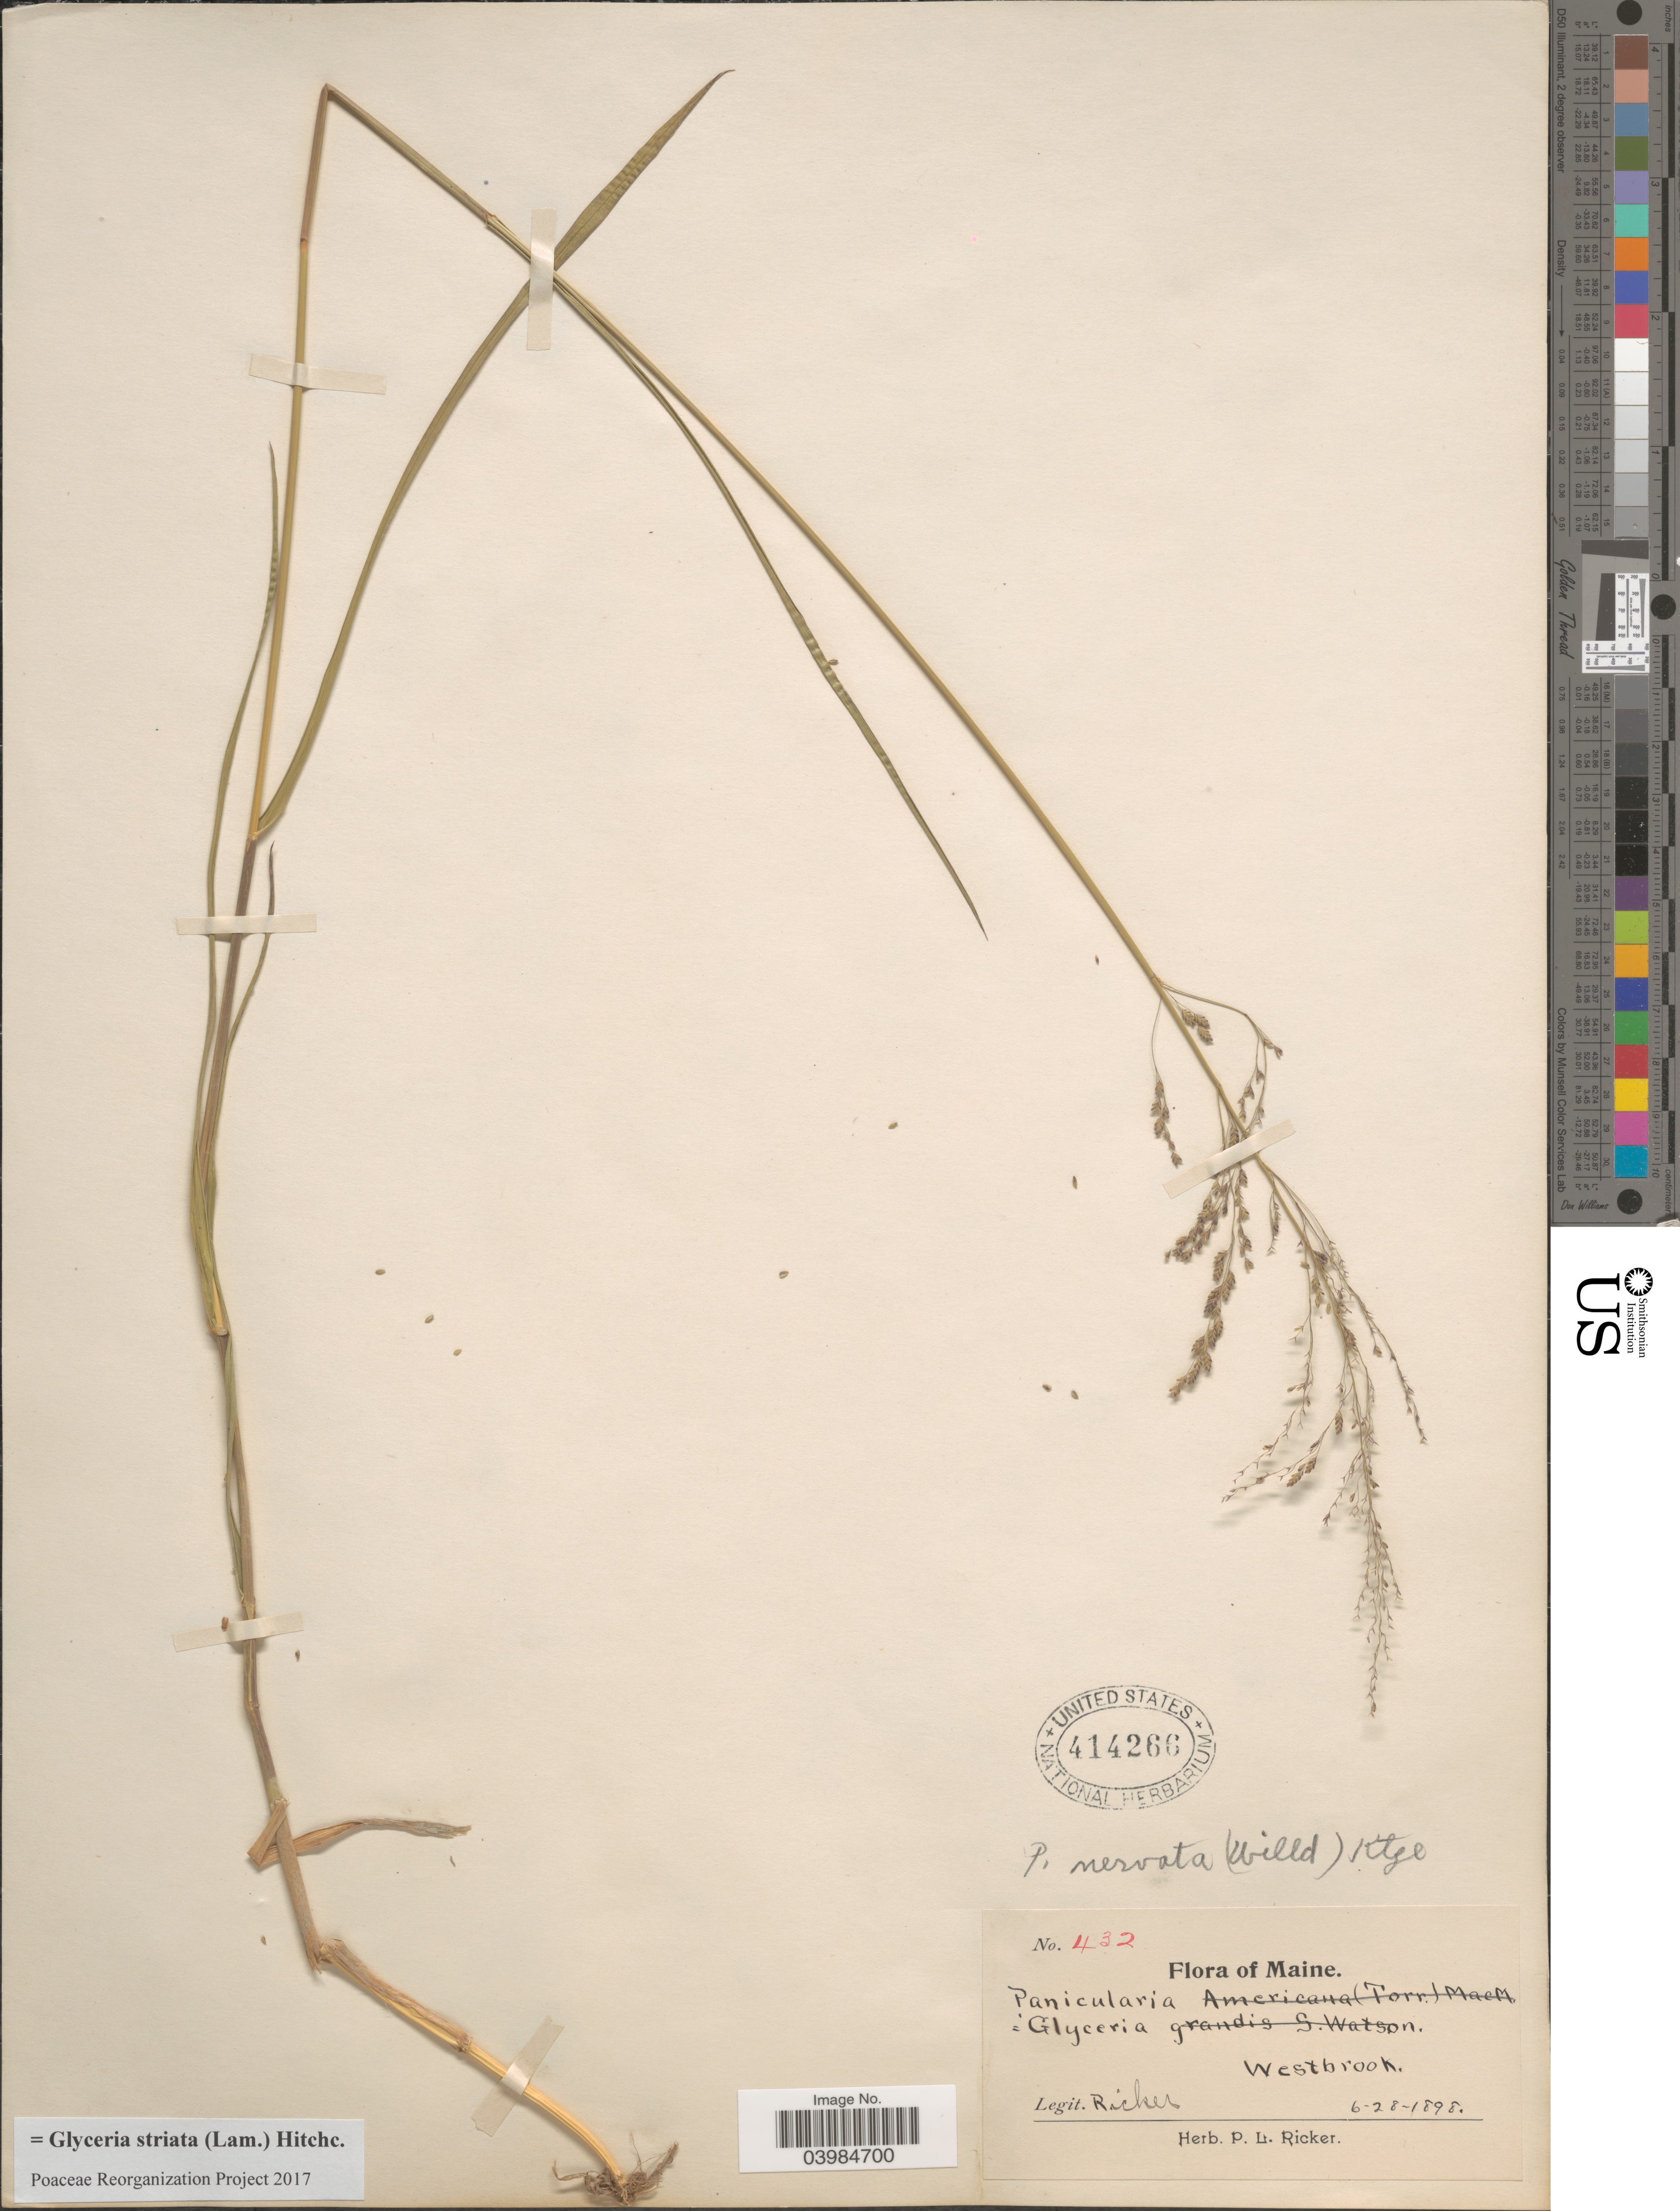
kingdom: Plantae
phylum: Tracheophyta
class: Liliopsida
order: Poales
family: Poaceae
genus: Glyceria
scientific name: Glyceria striata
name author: (Lam.) Hitchc.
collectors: P. Ricker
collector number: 432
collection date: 1898-06-28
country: United States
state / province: Maine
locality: Westbrook.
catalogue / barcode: US 414266